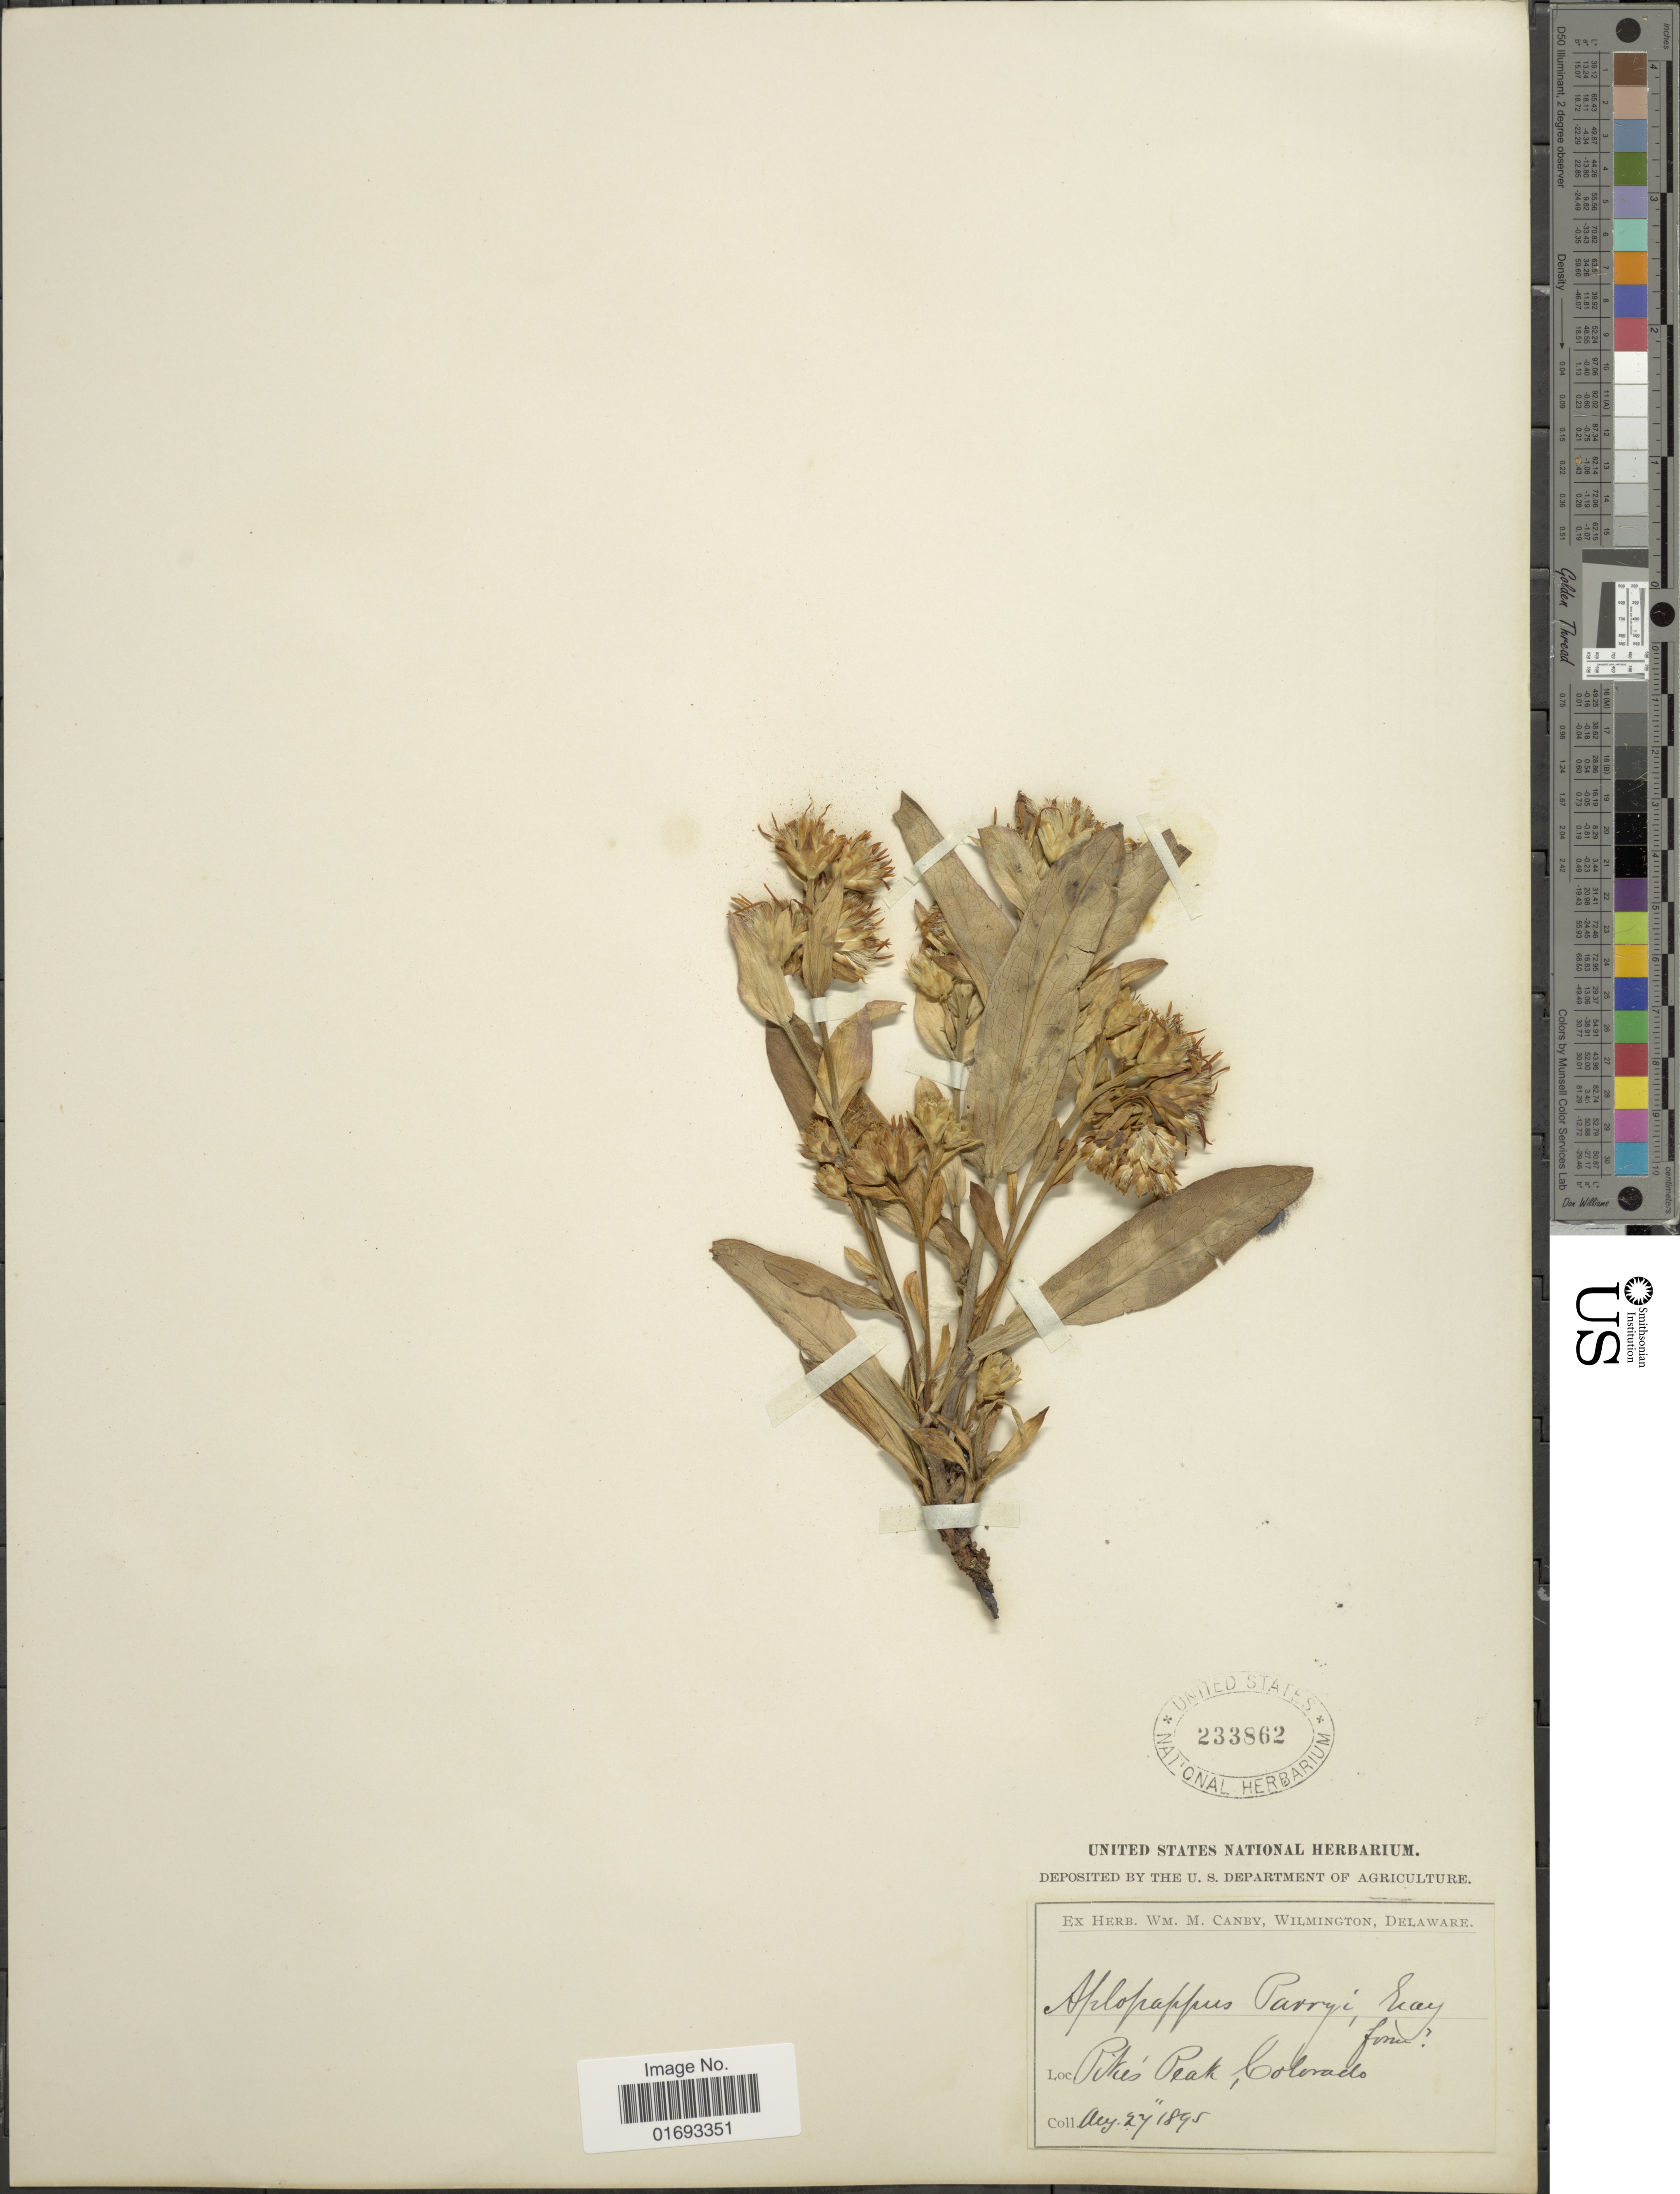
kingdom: Plantae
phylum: Tracheophyta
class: Magnoliopsida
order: Asterales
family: Asteraceae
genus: Oreochrysum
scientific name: Oreochrysum parryi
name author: (A. Gray) Rydb.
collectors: ex herb. W.M. Canby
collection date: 1895-08-27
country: United States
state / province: Colorado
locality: Pikes Peak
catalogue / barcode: US 233862